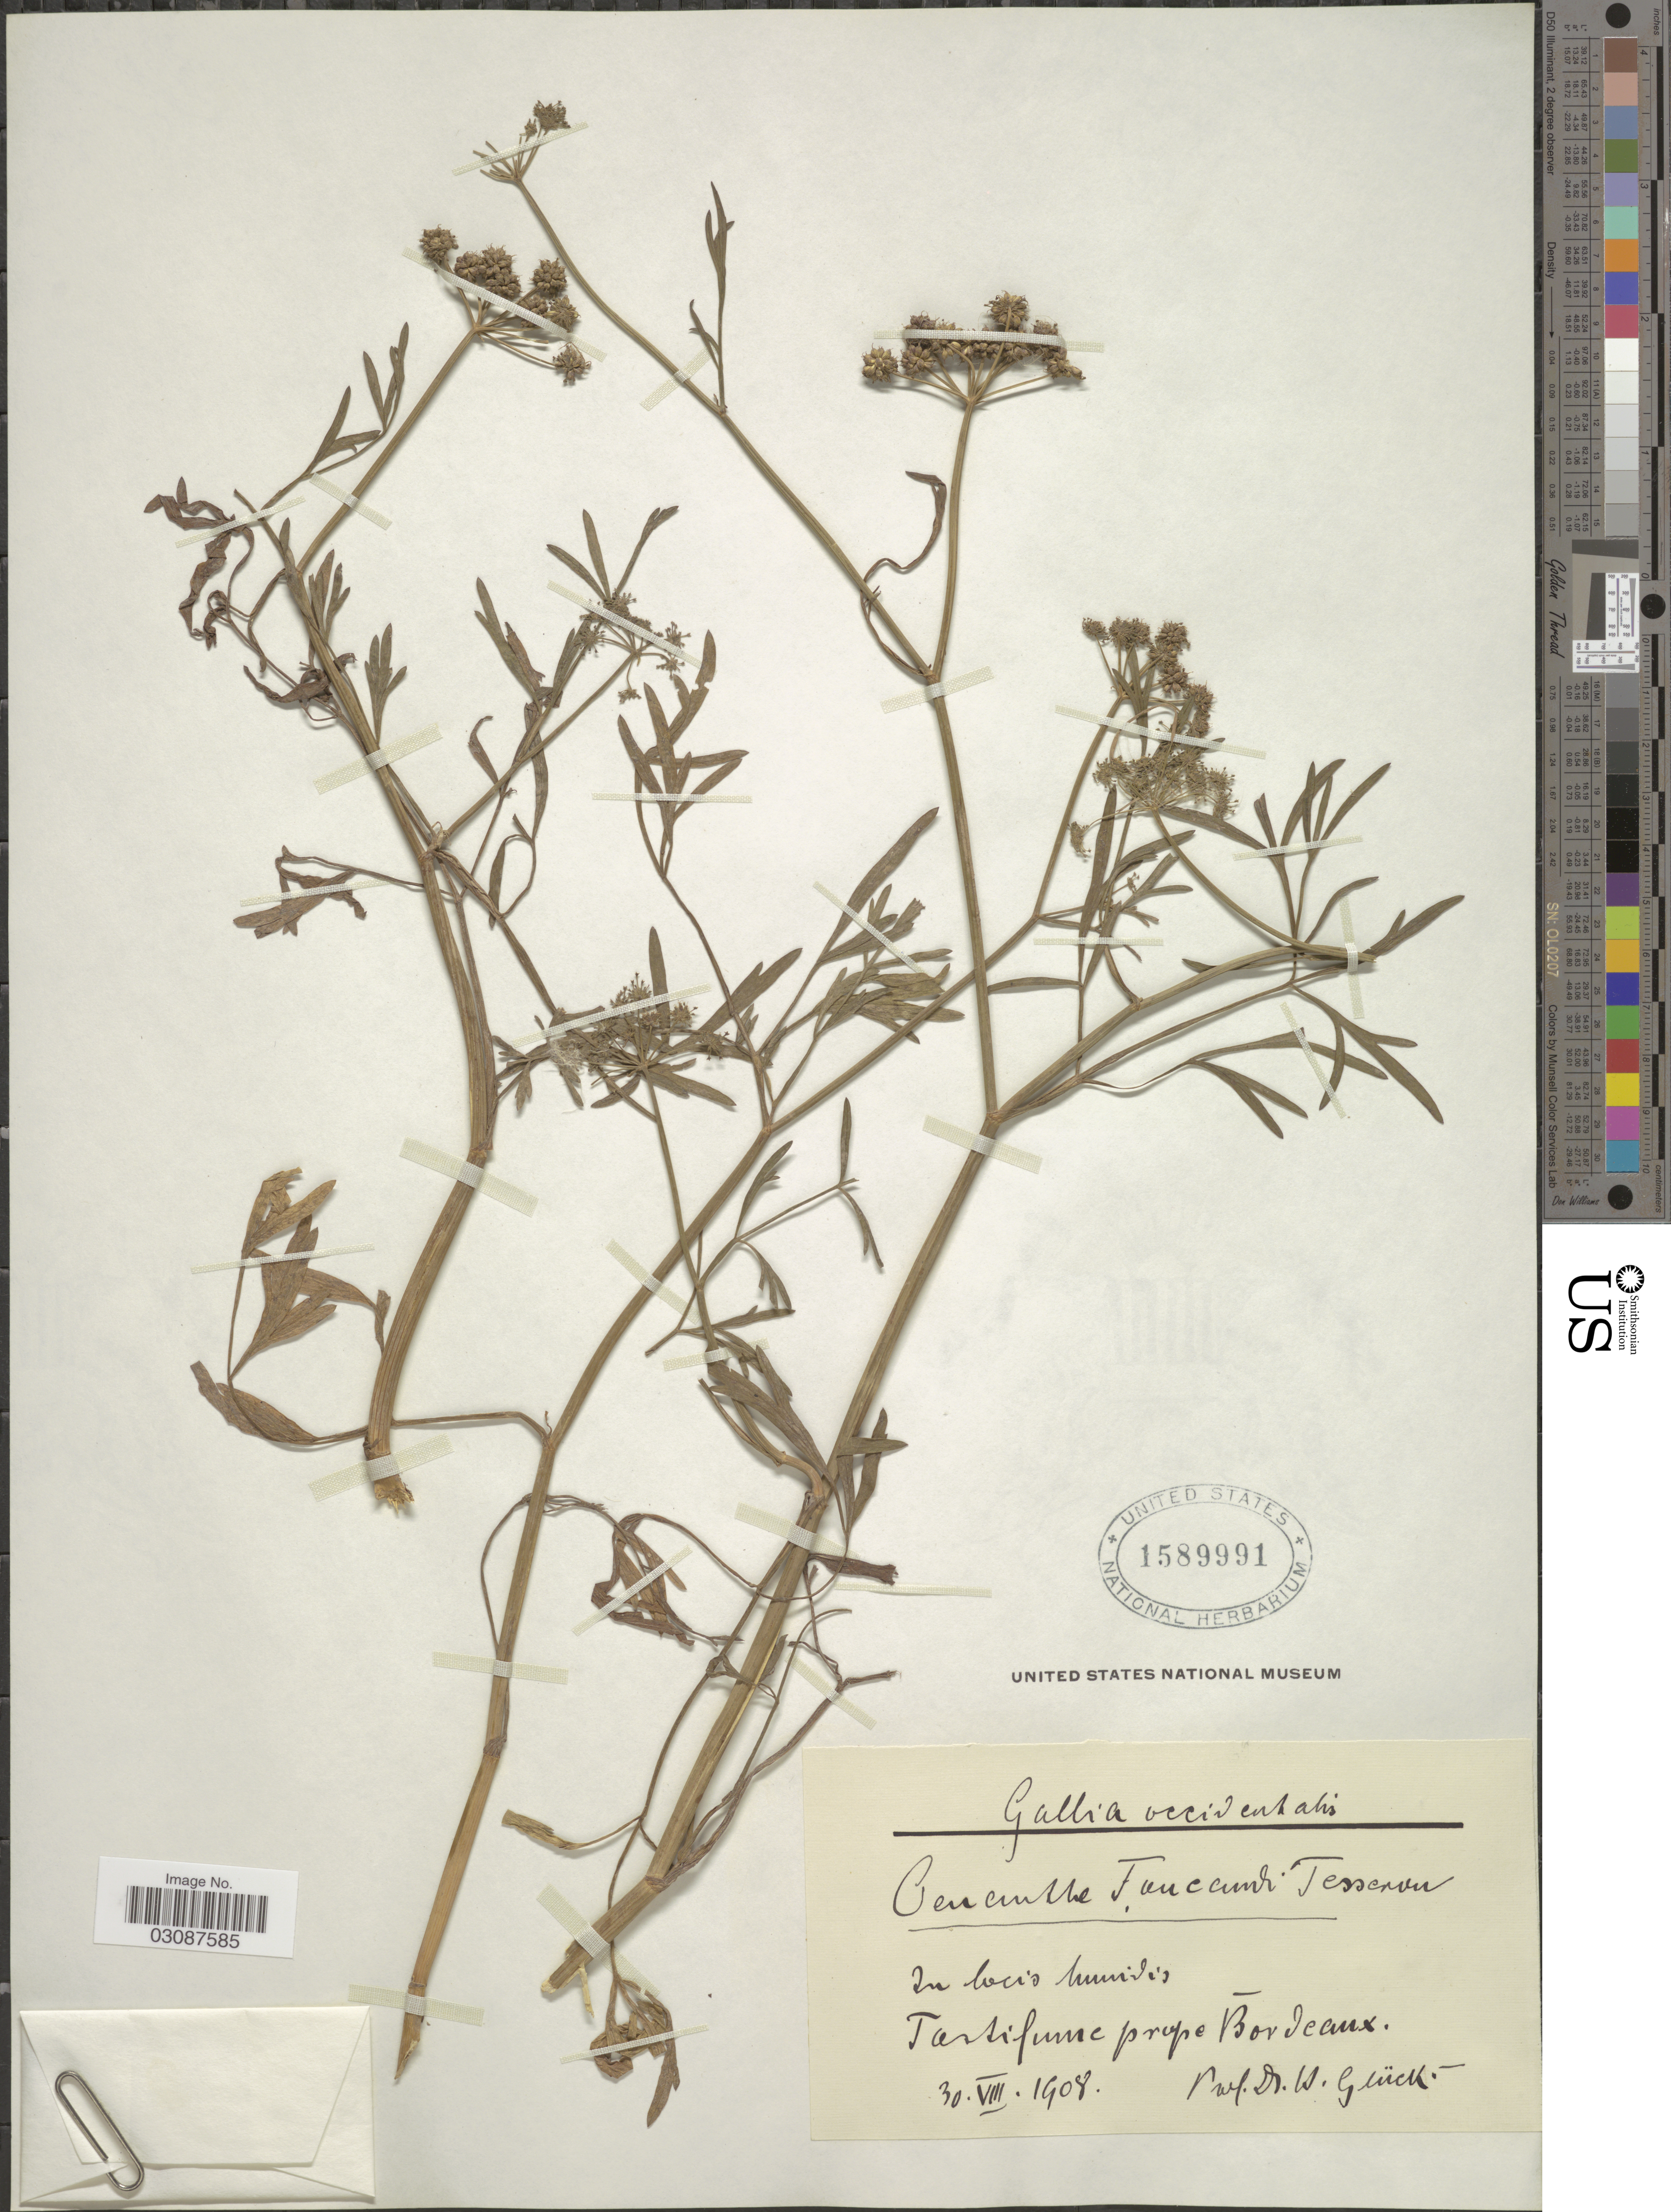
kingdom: Plantae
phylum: Tracheophyta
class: Magnoliopsida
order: Apiales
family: Apiaceae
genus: Oenanthe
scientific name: Oenanthe foucaudii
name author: Tess.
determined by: Strong, Mark T., (BOT), Smithsonian Institution - National Museum of Natural History (UNITED STATES)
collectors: H. Glück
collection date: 1908-08-30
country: France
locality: Gallia occidentalis. In locis humidis Tartifunc prope Bordeaux.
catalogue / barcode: US 1589991